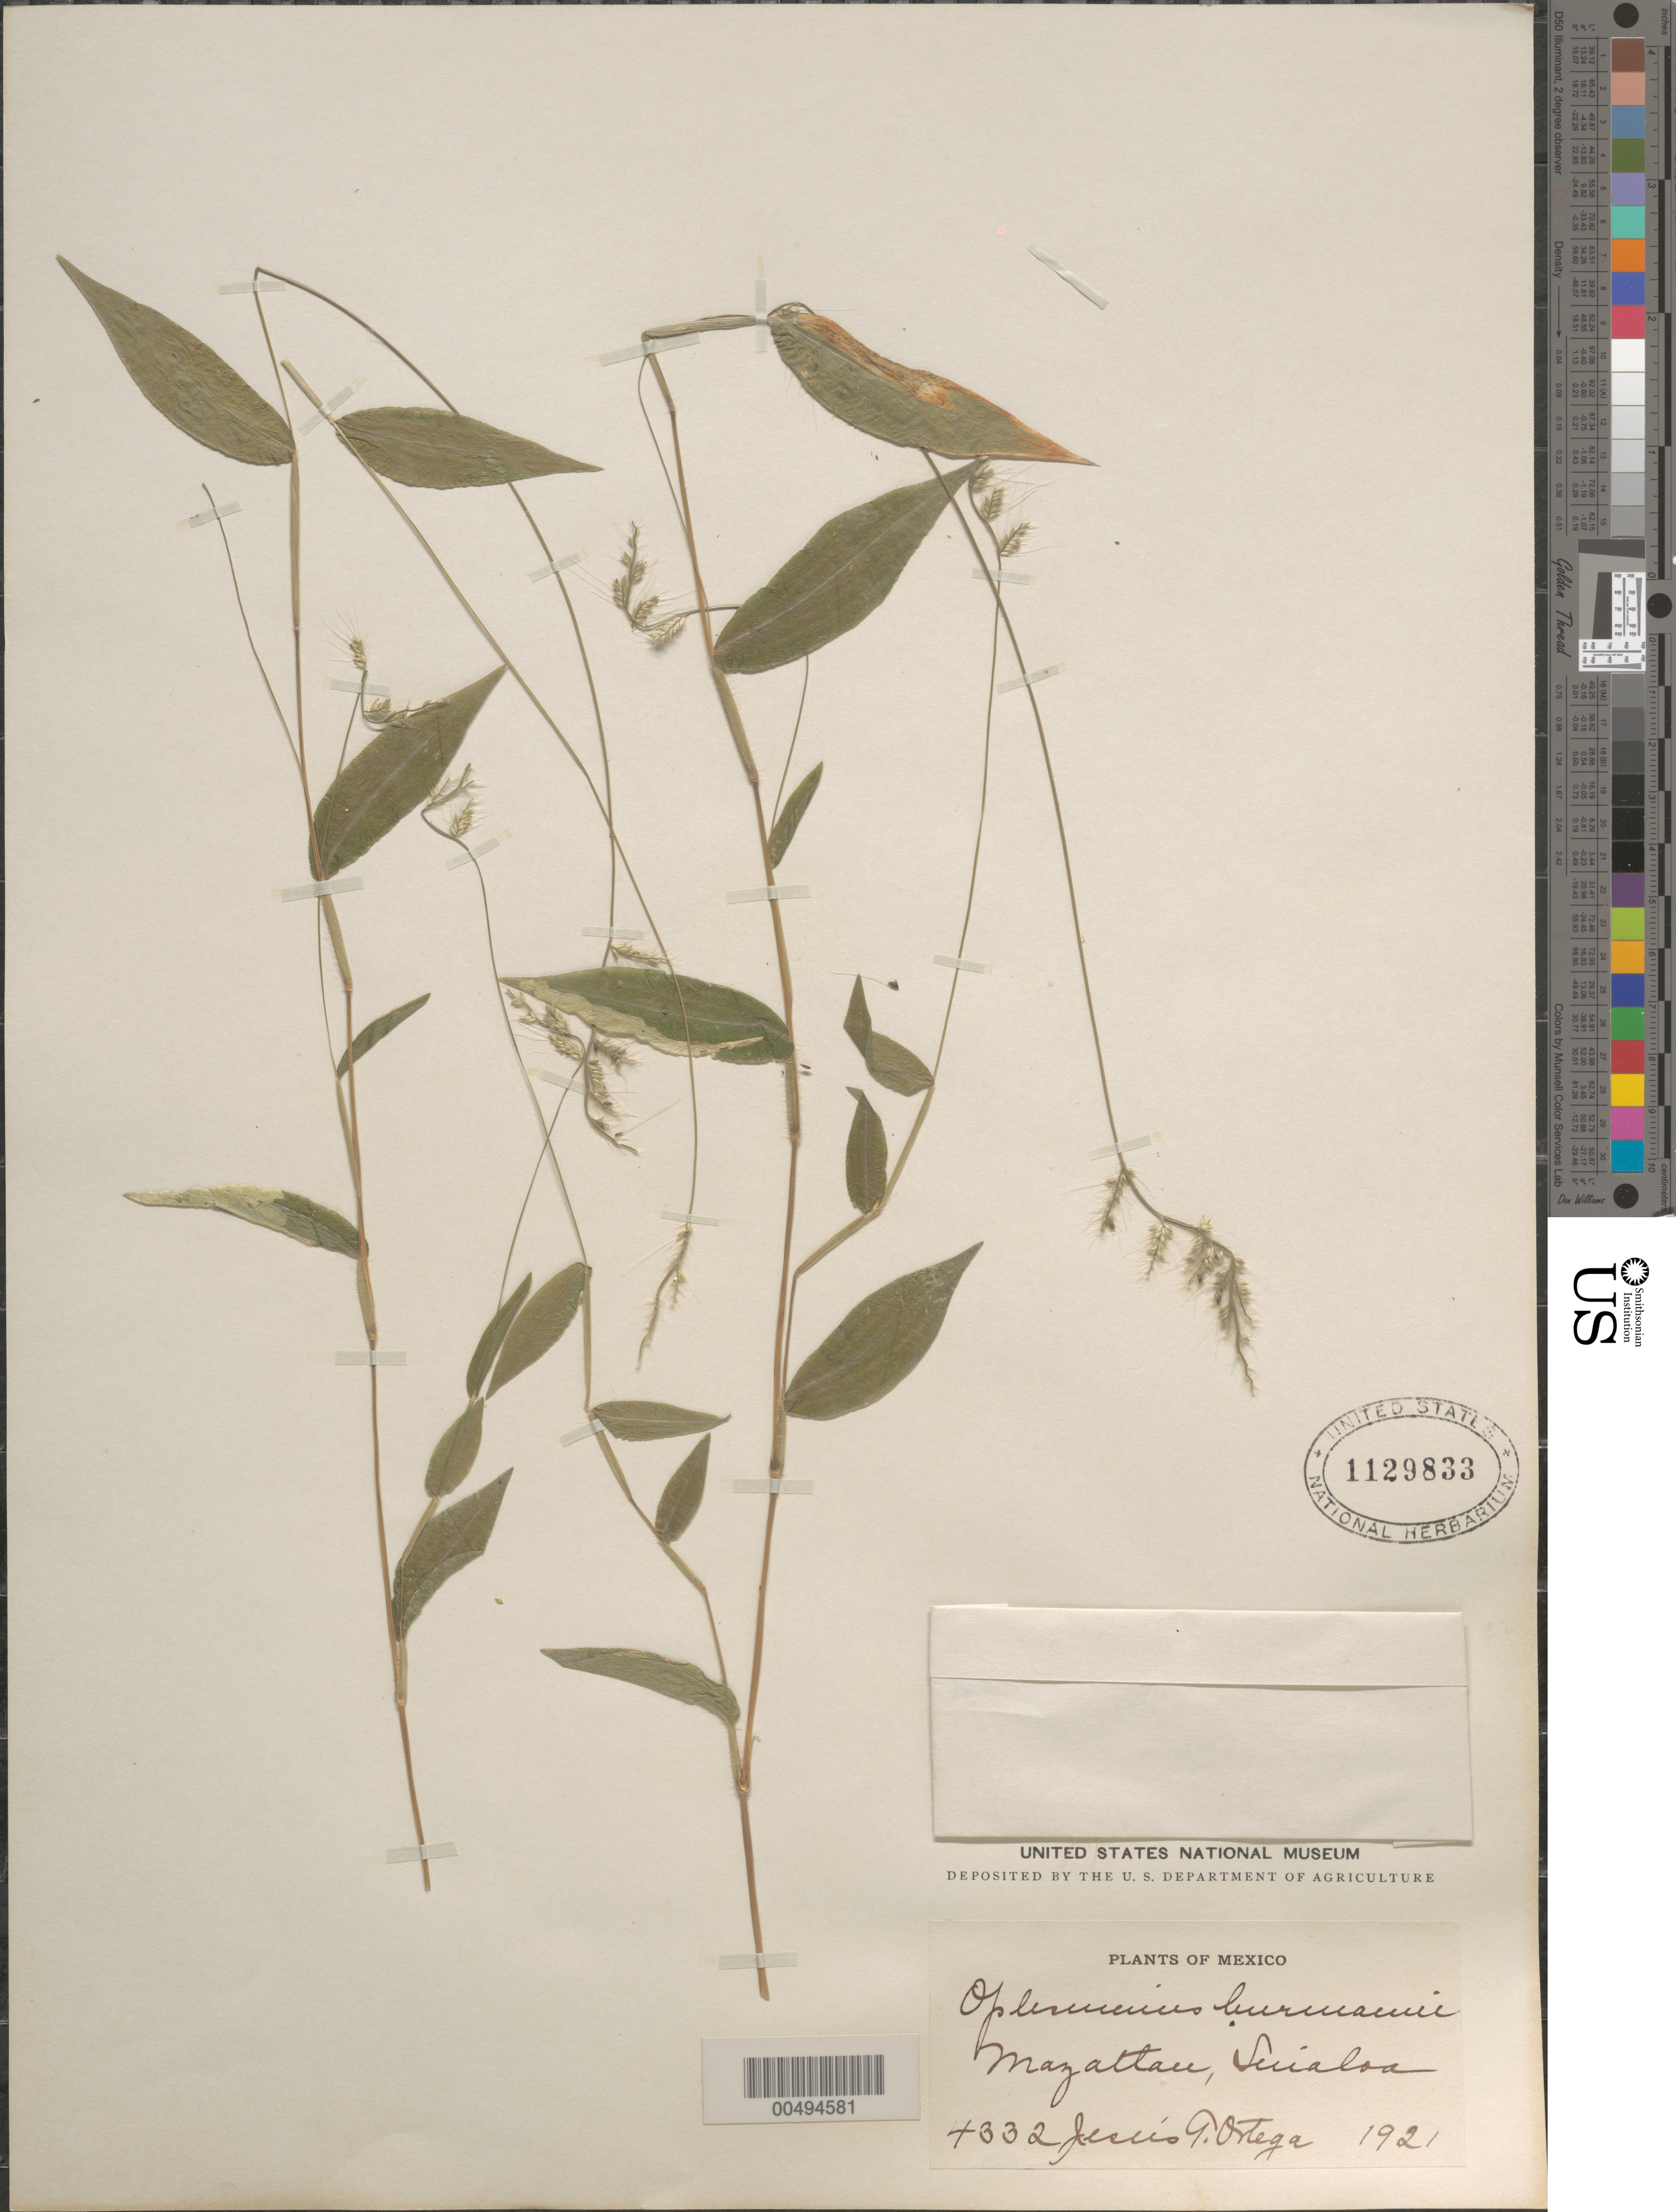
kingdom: Plantae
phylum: Tracheophyta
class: Liliopsida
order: Poales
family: Poaceae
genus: Oplismenus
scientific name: Oplismenus burmannii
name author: (Retz.) P. Beauv.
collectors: J. Ortega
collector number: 4332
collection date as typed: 1921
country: Mexico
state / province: Sinaloa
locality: Mazatlan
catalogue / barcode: US 1129833